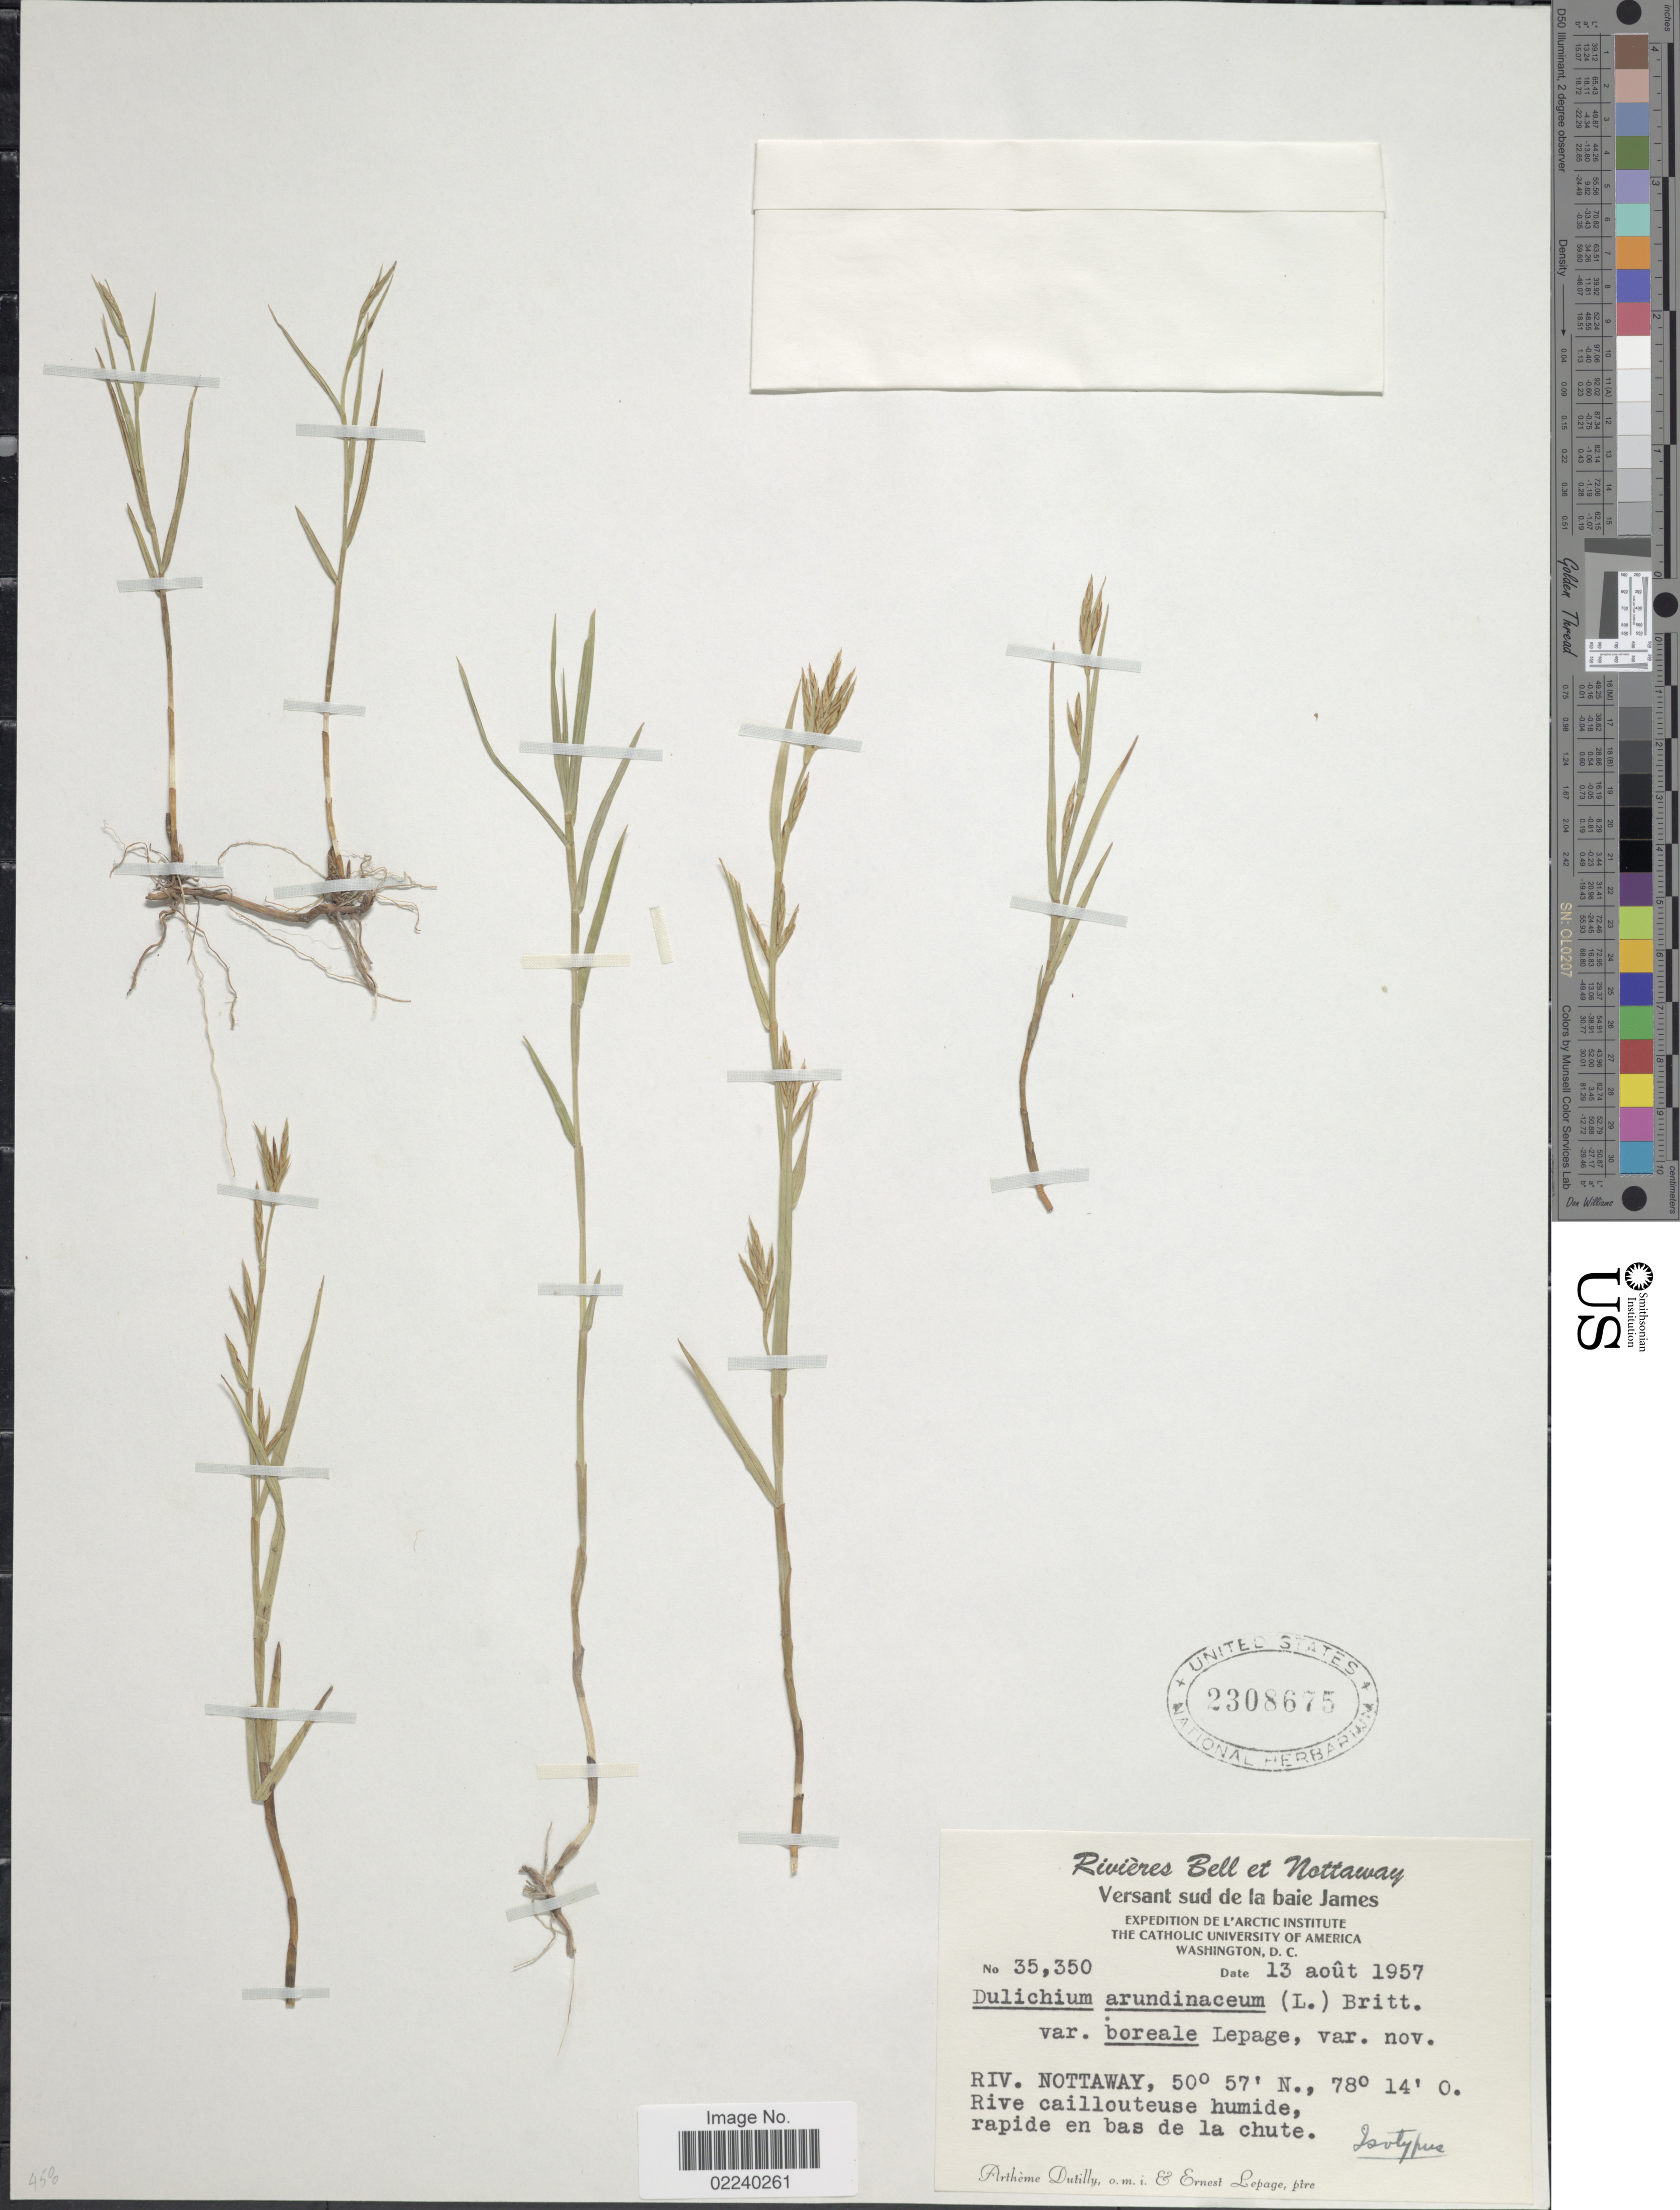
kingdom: Plantae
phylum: Tracheophyta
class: Liliopsida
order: Poales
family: Cyperaceae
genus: Dulichium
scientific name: Dulichium arundinaceum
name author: (L.) Britton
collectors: A. Dutilly & E. Lepage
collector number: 35350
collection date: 1957-08-13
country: Canada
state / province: Quebec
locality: Rivieres Bell et Nottaway, Versant sud de la baie James, Riv. Nottaway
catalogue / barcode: US 2308675